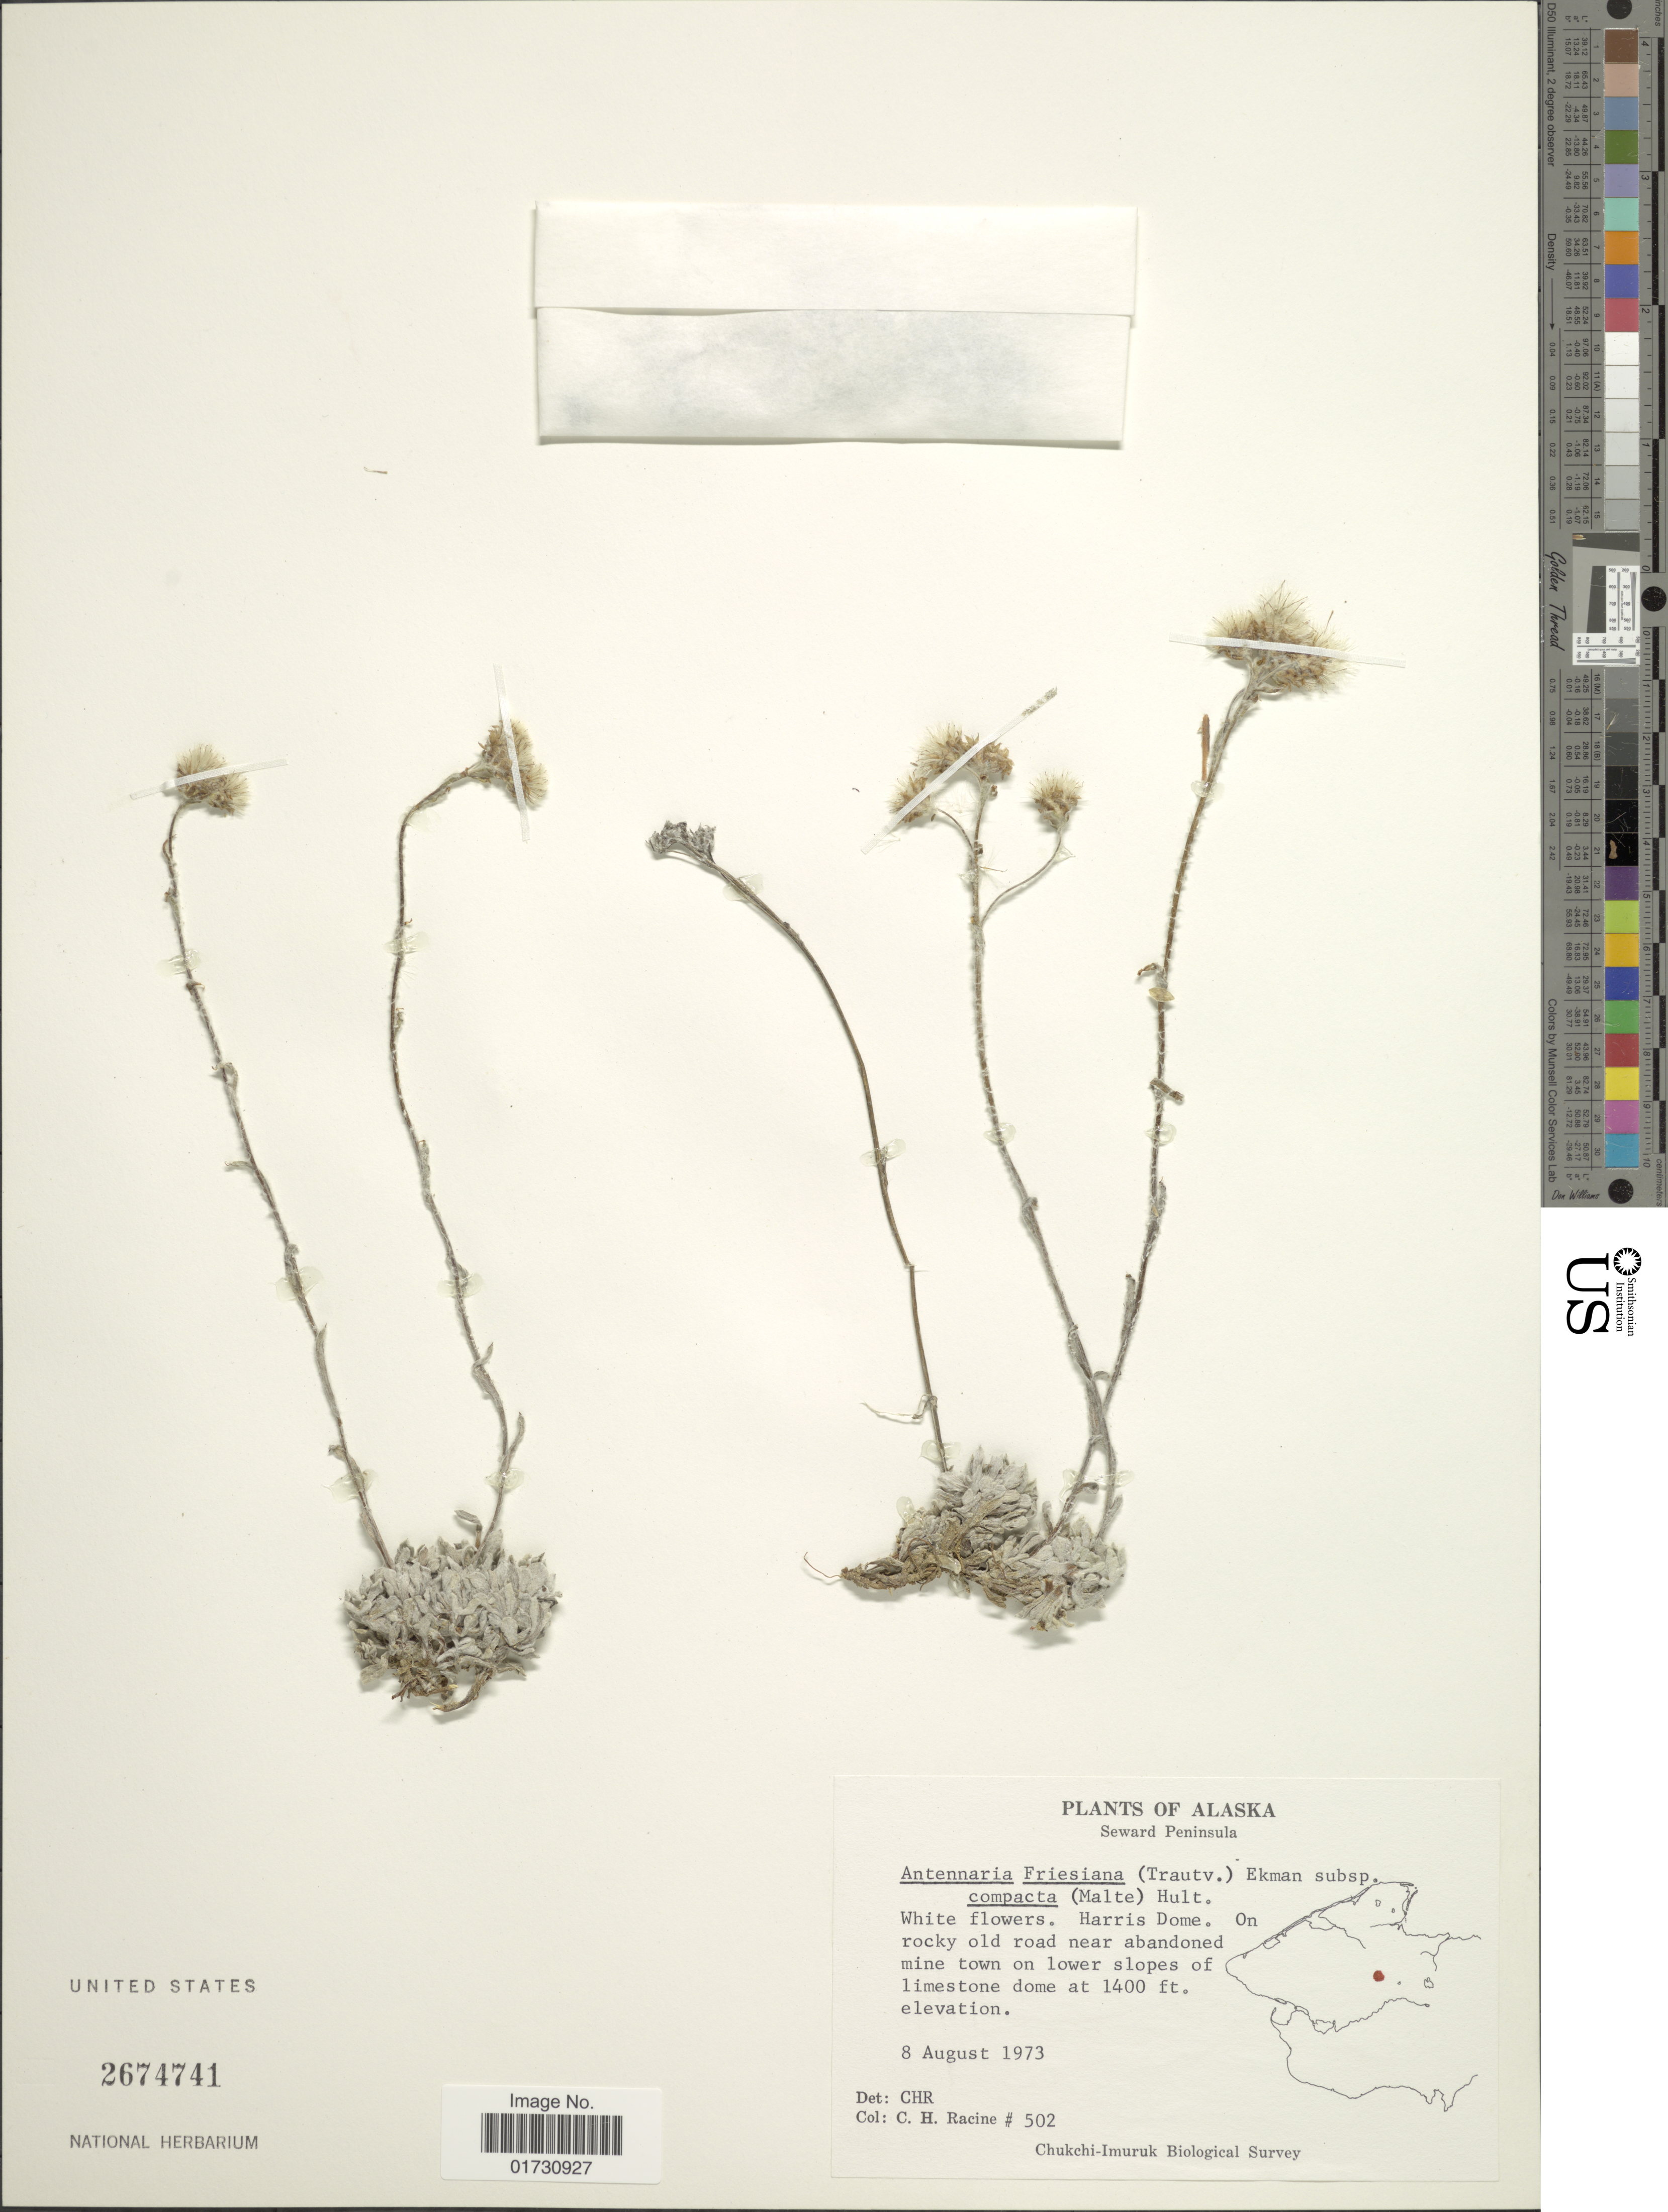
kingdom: Plantae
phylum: Tracheophyta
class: Magnoliopsida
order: Asterales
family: Asteraceae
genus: Antennaria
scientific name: Antennaria friesiana subsp. friesiana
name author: (Trautv.) Ekman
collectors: C. Racine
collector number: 502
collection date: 1973-08-08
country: United States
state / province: Alaska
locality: Seward Peninsula, Harris Dome, On rocky old road near abandoned mine town on lower slopes of limestone dome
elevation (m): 427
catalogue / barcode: US 2674741